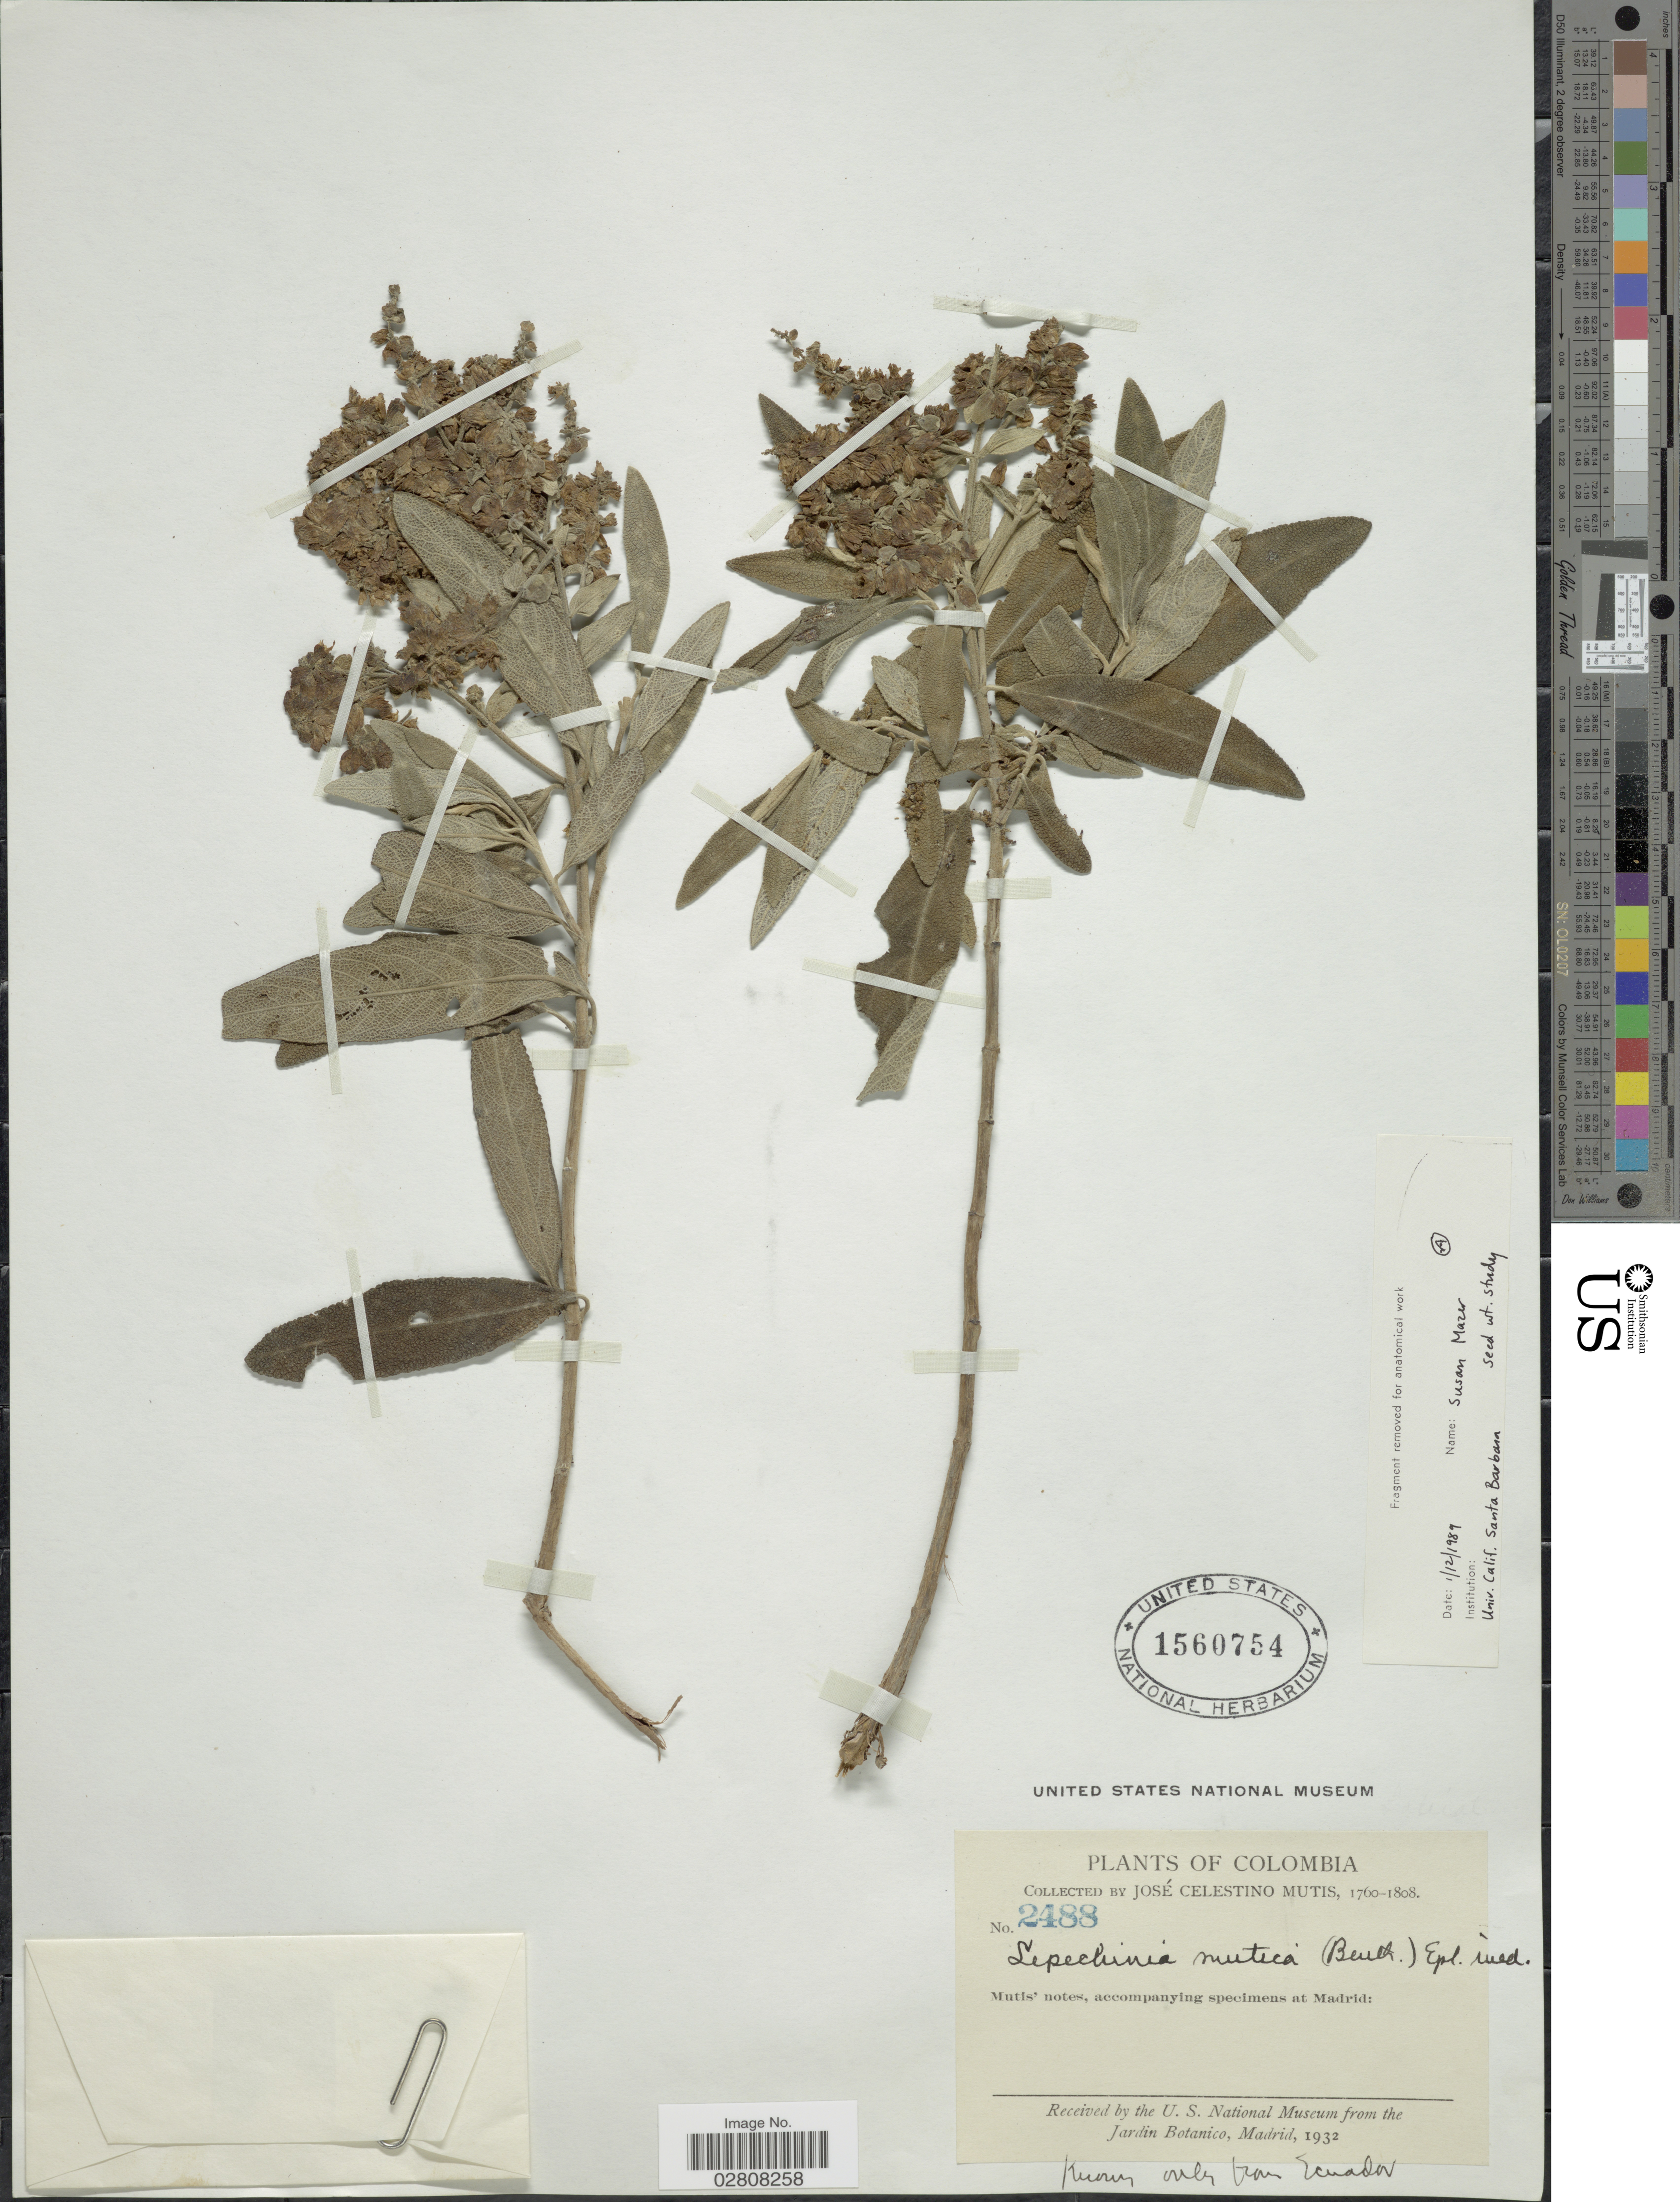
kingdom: Plantae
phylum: Tracheophyta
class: Magnoliopsida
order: Lamiales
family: Lamiaceae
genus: Lepechinia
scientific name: Lepechinia mutica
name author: (Benth.) Epling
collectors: J. C. B. Mutis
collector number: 2488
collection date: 1760/1808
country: Colombia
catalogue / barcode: US 1560754